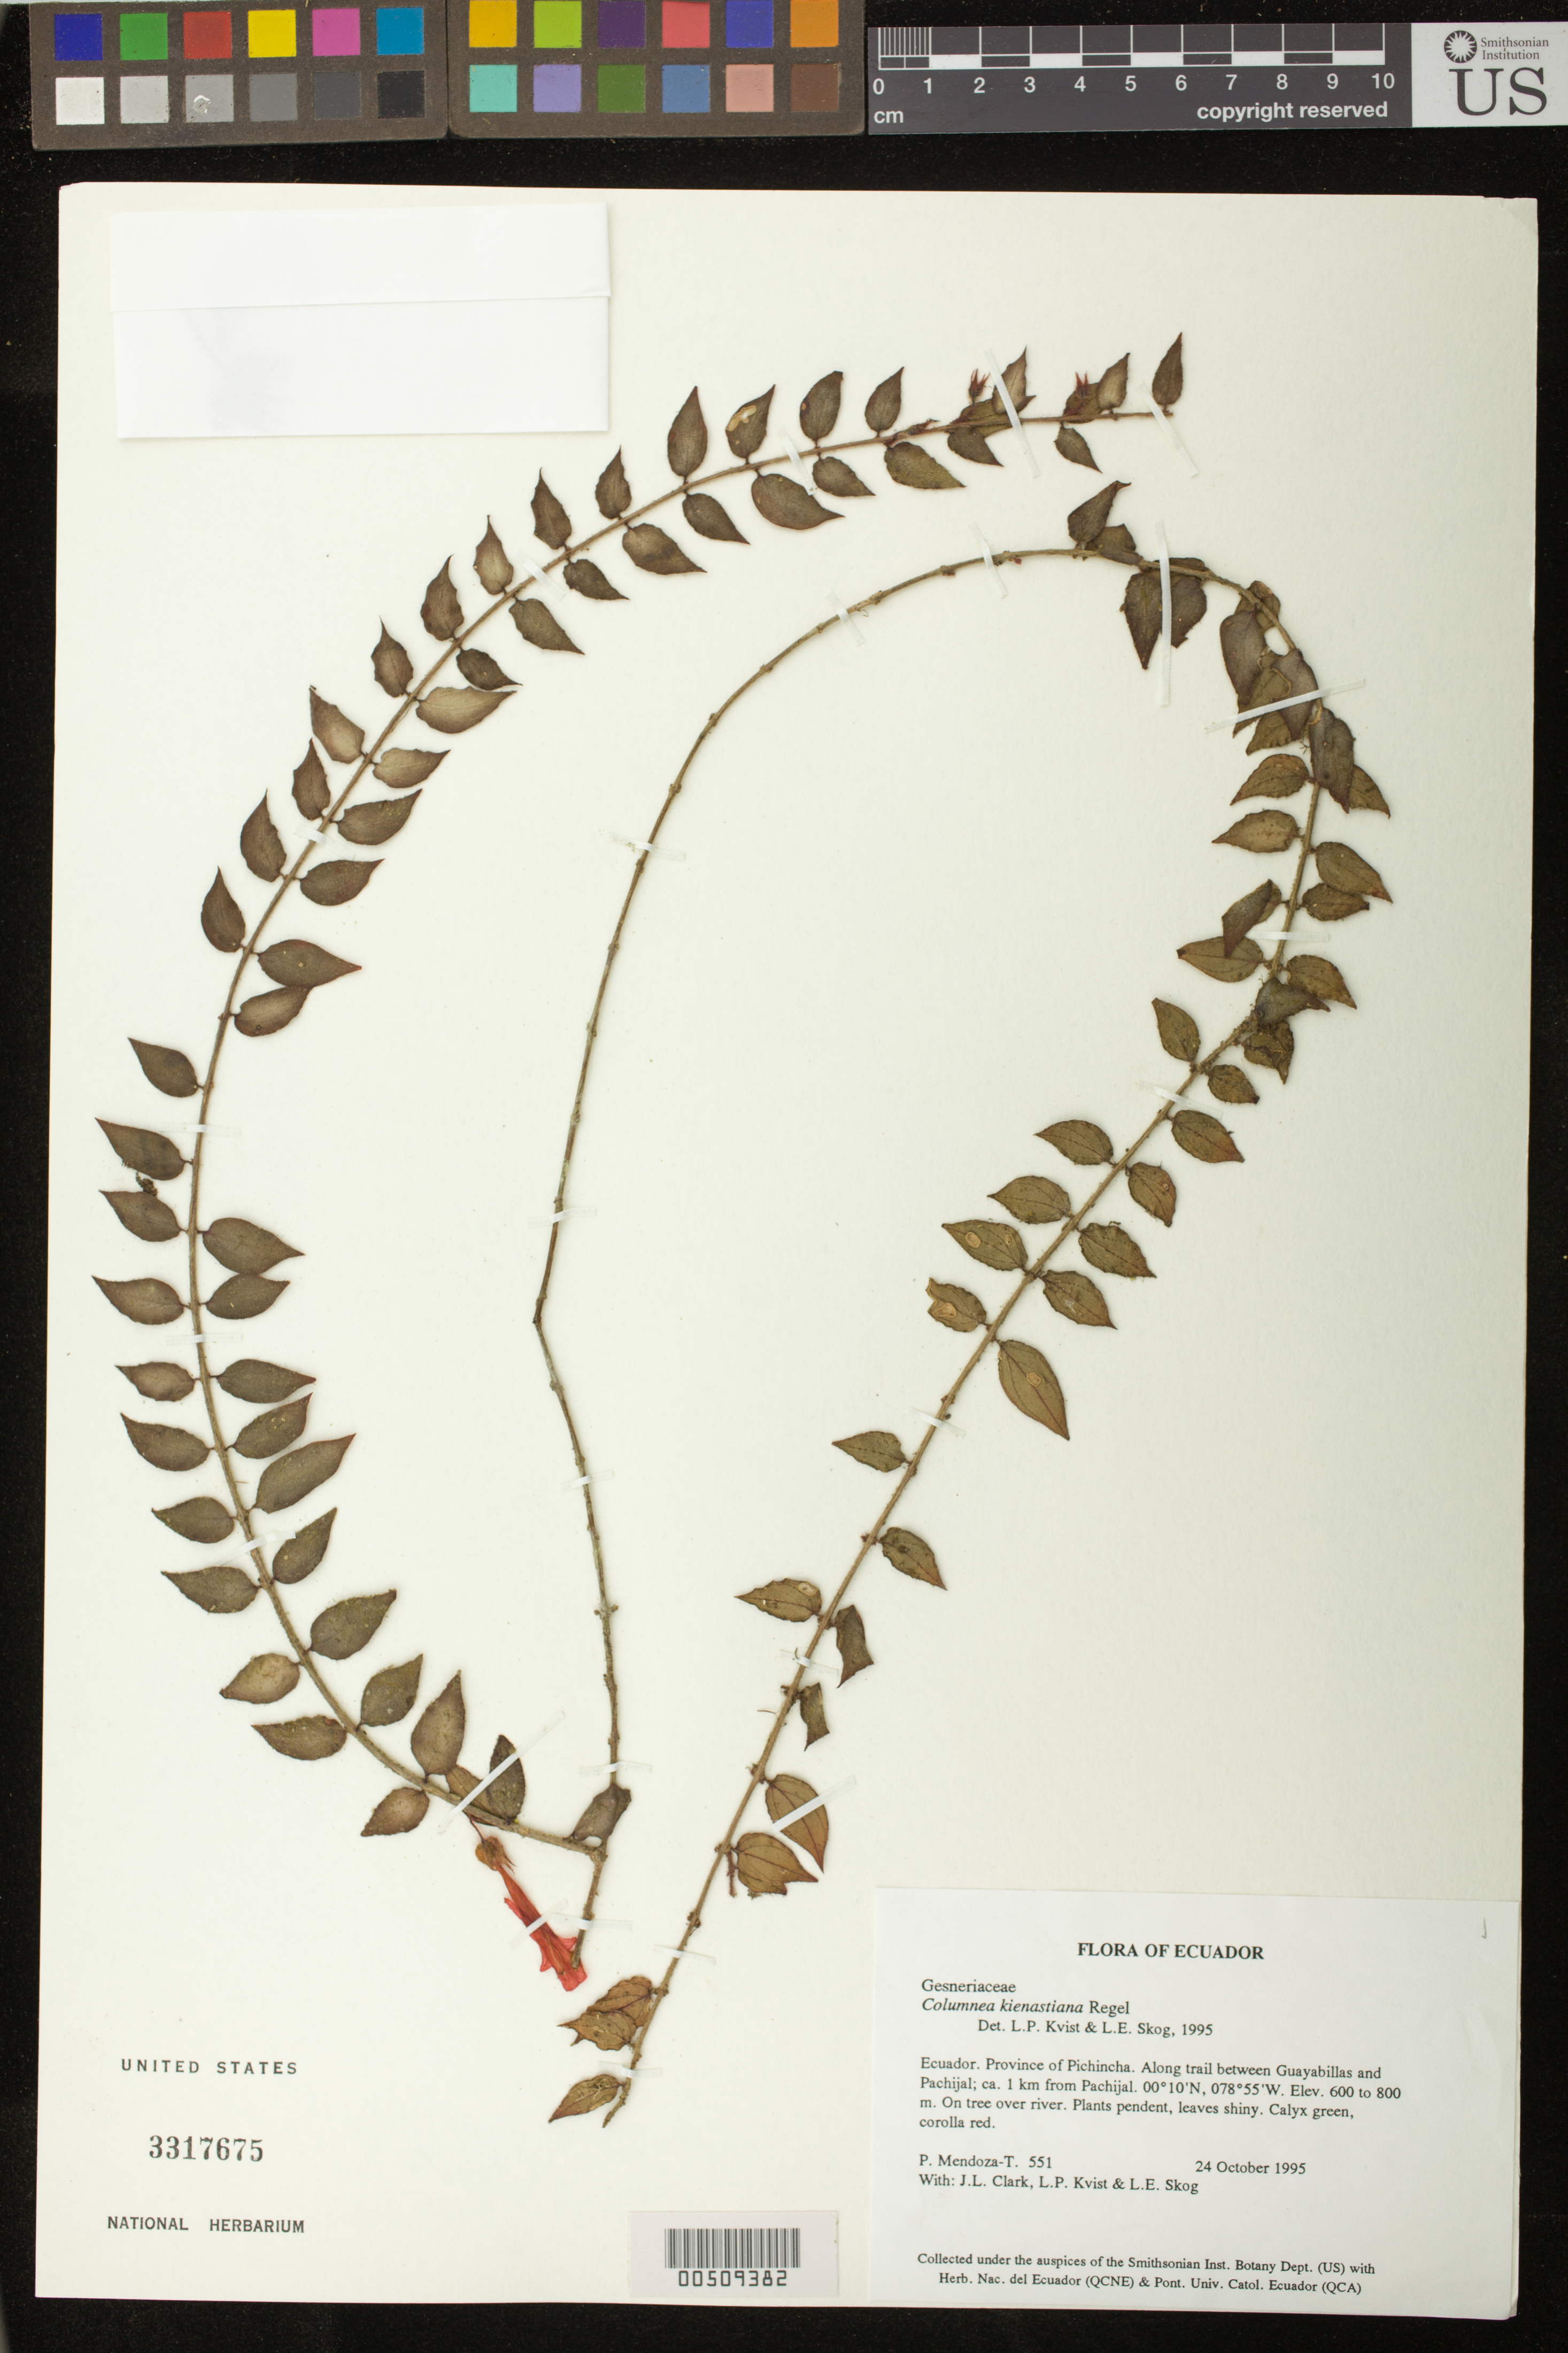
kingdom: Plantae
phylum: Tracheophyta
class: Magnoliopsida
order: Lamiales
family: Gesneriaceae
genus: Columnea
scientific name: Columnea kienastiana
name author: Regel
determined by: Skog, Laurence E.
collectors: P. Mendoza-T., J. L. Clark, L. P. Kvist & L. E. Skog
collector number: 551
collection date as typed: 24 Oct 1995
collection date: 1995-10-24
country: Ecuador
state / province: Pichincha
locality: Along trail between Guayabillas and Pachijal; ca. 1 km from Pachijal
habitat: On tree over river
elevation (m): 600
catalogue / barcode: US 3317675